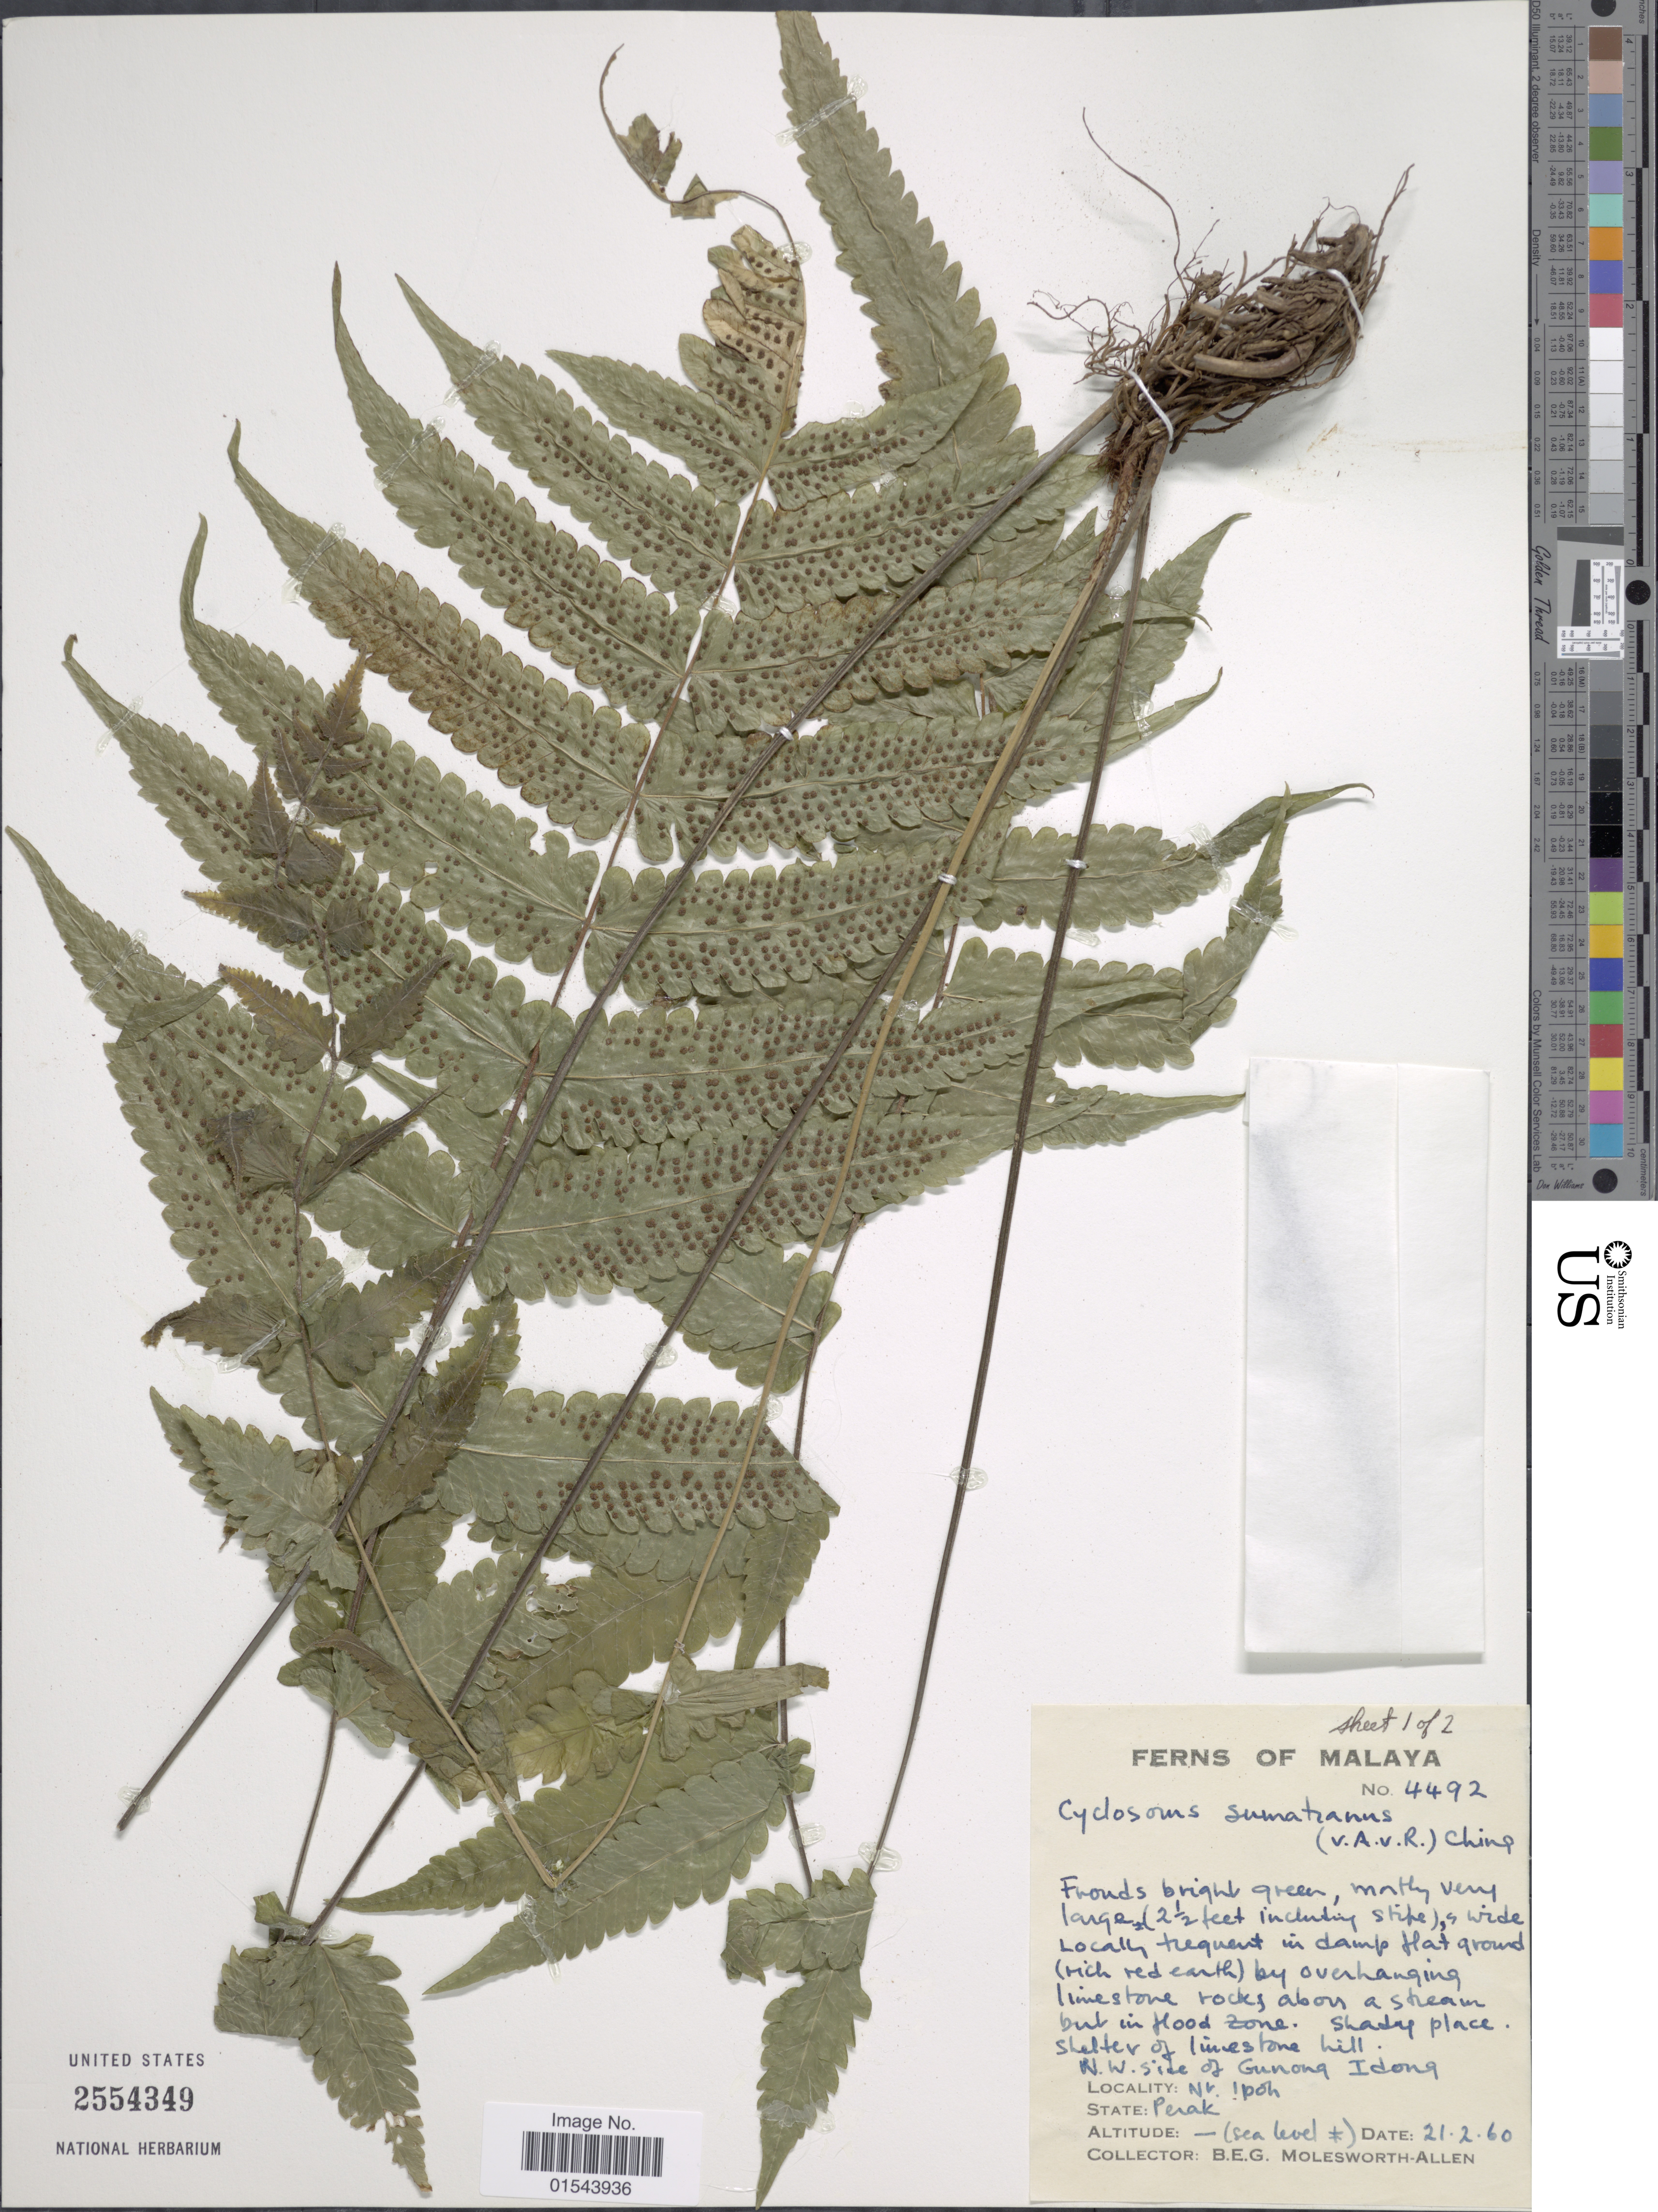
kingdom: Plantae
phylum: Tracheophyta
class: Polypodiopsida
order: Polypodiales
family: Thelypteridaceae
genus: Christella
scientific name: Christella sumatrana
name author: (Alderw.) Mitsuta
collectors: B. E. G. Molesworth-Allen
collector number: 4492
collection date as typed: Transcribed d/m/y: 21/2/60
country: Malaysia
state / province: Perak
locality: Shelter of limestone hill. N. W. side of Gunong Idong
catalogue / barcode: US 2554349